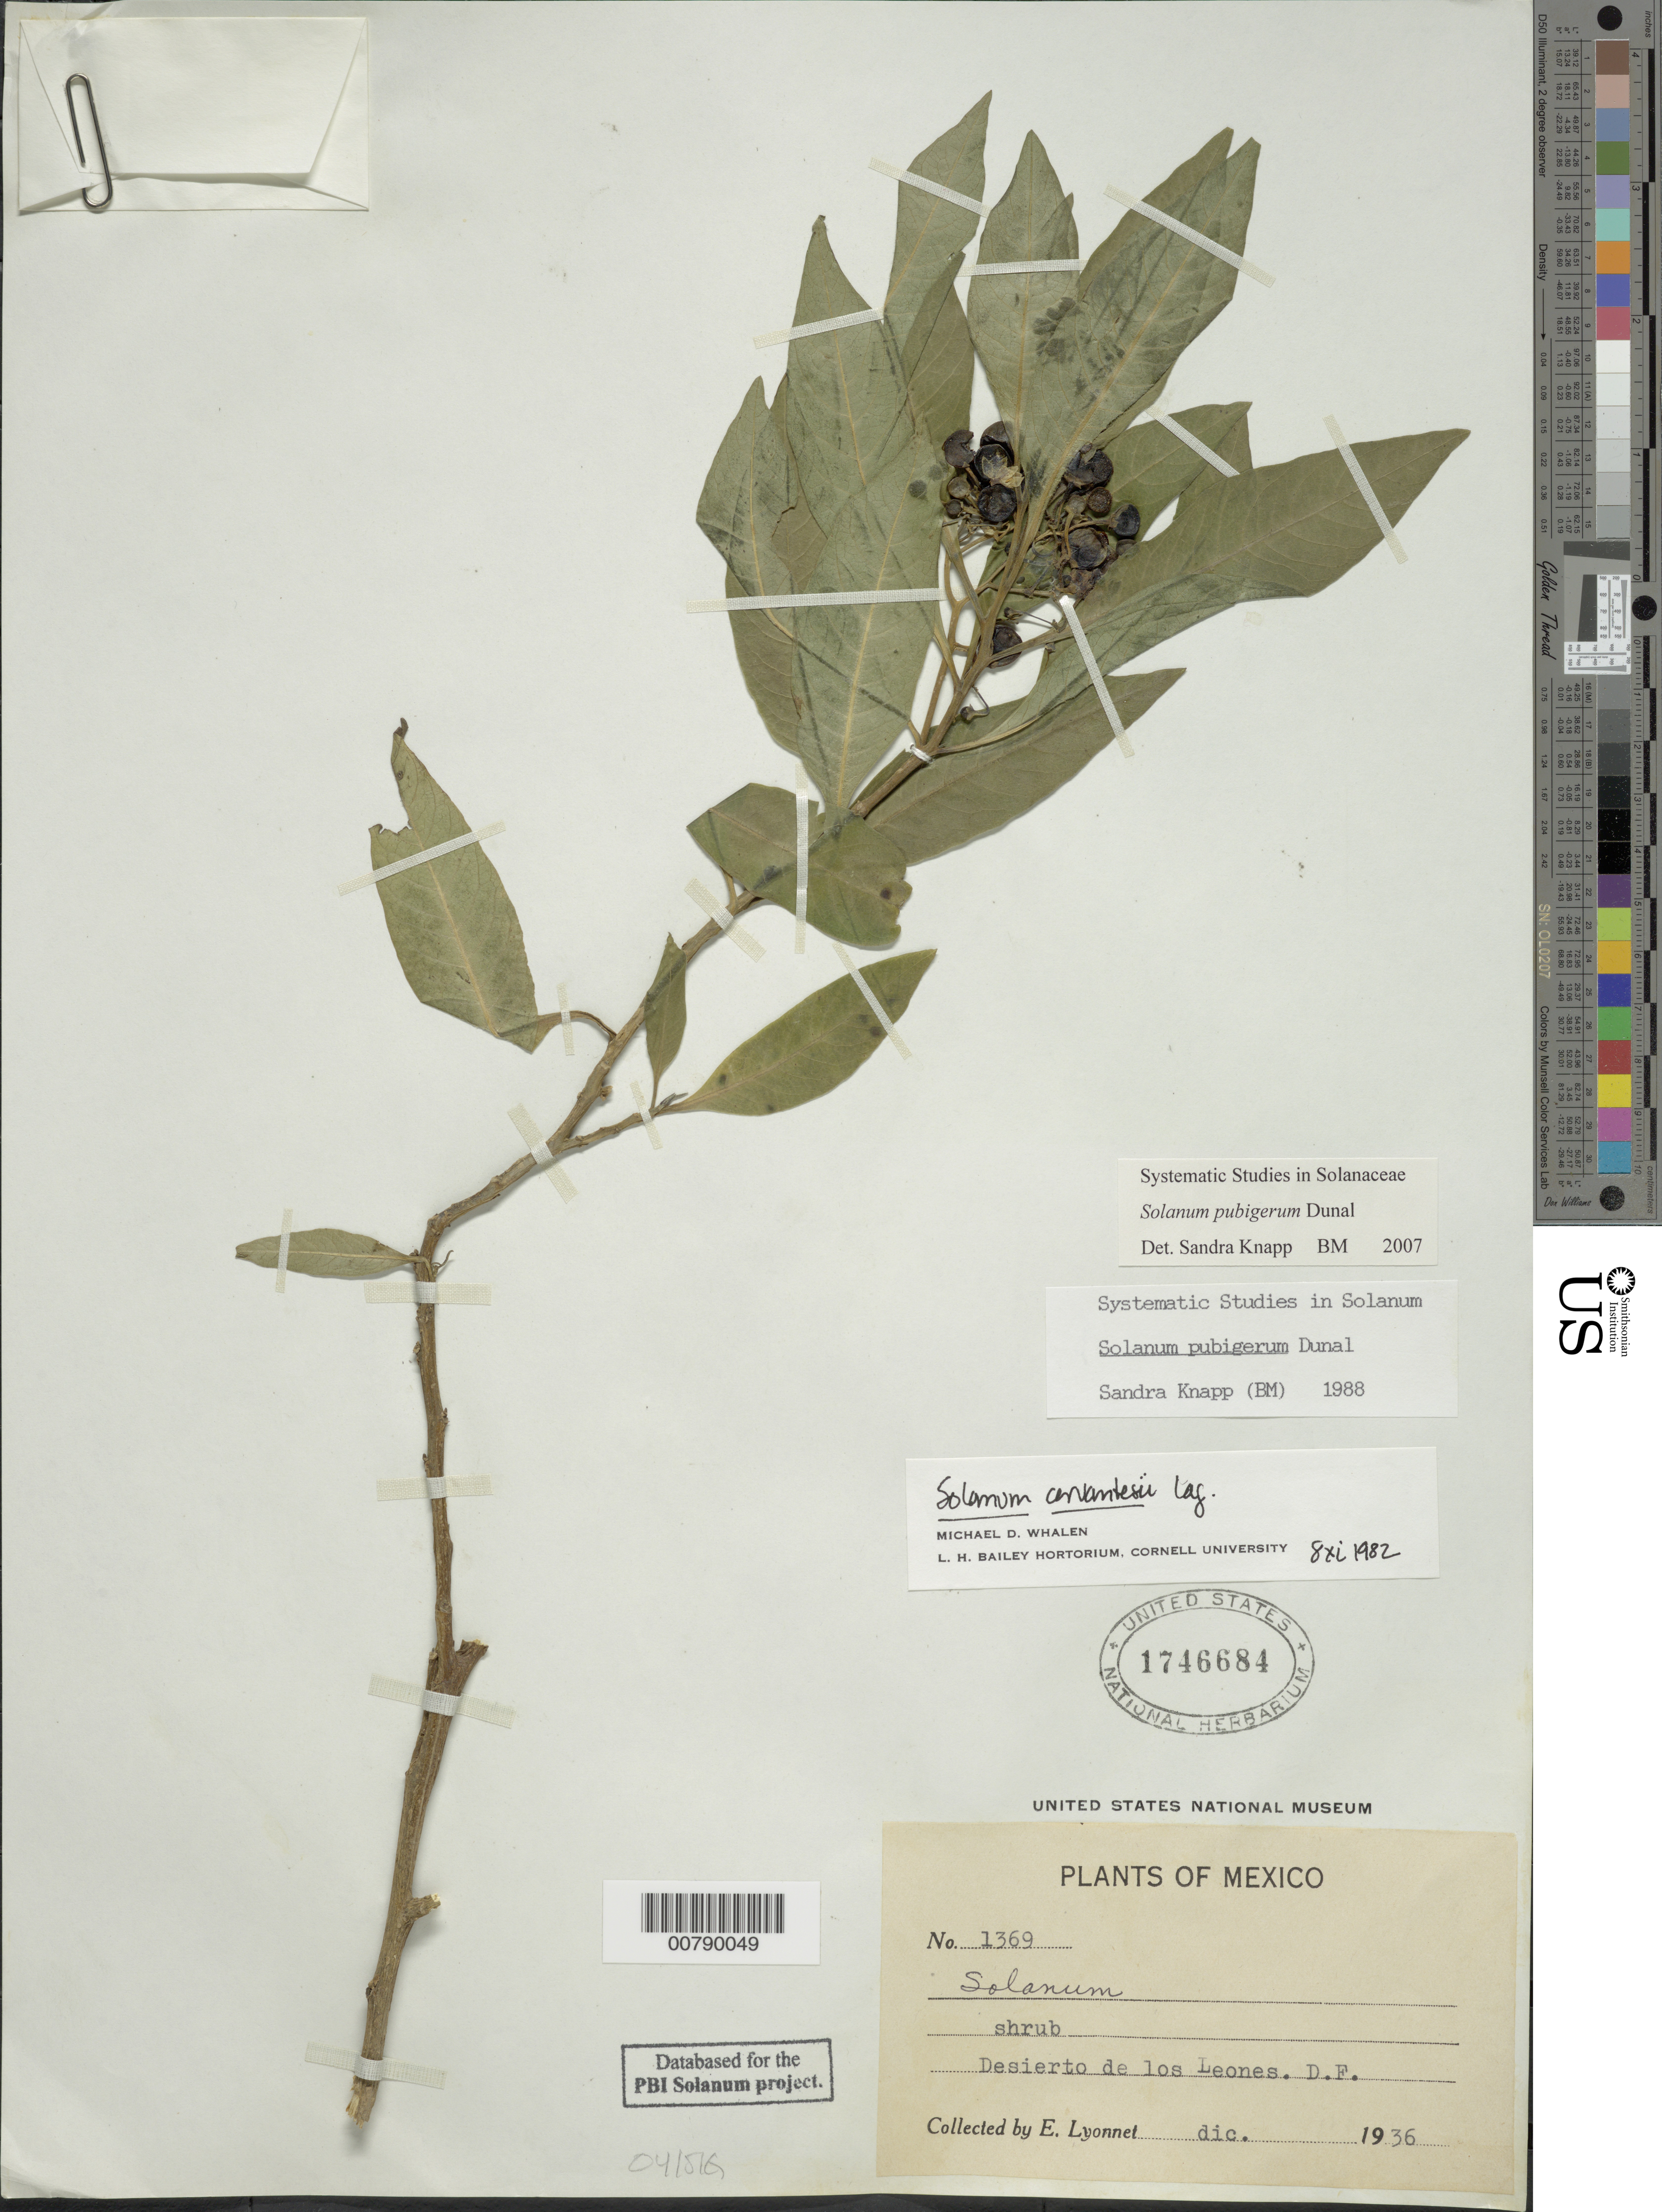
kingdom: Plantae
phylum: Tracheophyta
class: Magnoliopsida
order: Solanales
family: Solanaceae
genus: Solanum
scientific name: Solanum pubigerum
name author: Dunal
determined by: Knapp, S. D.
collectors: Bro. E. Lyonnet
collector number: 1369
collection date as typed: Dec 1936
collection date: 1936-12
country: Mexico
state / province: Distrito Federal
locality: Desierto de Los Leones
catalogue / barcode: US 1746684